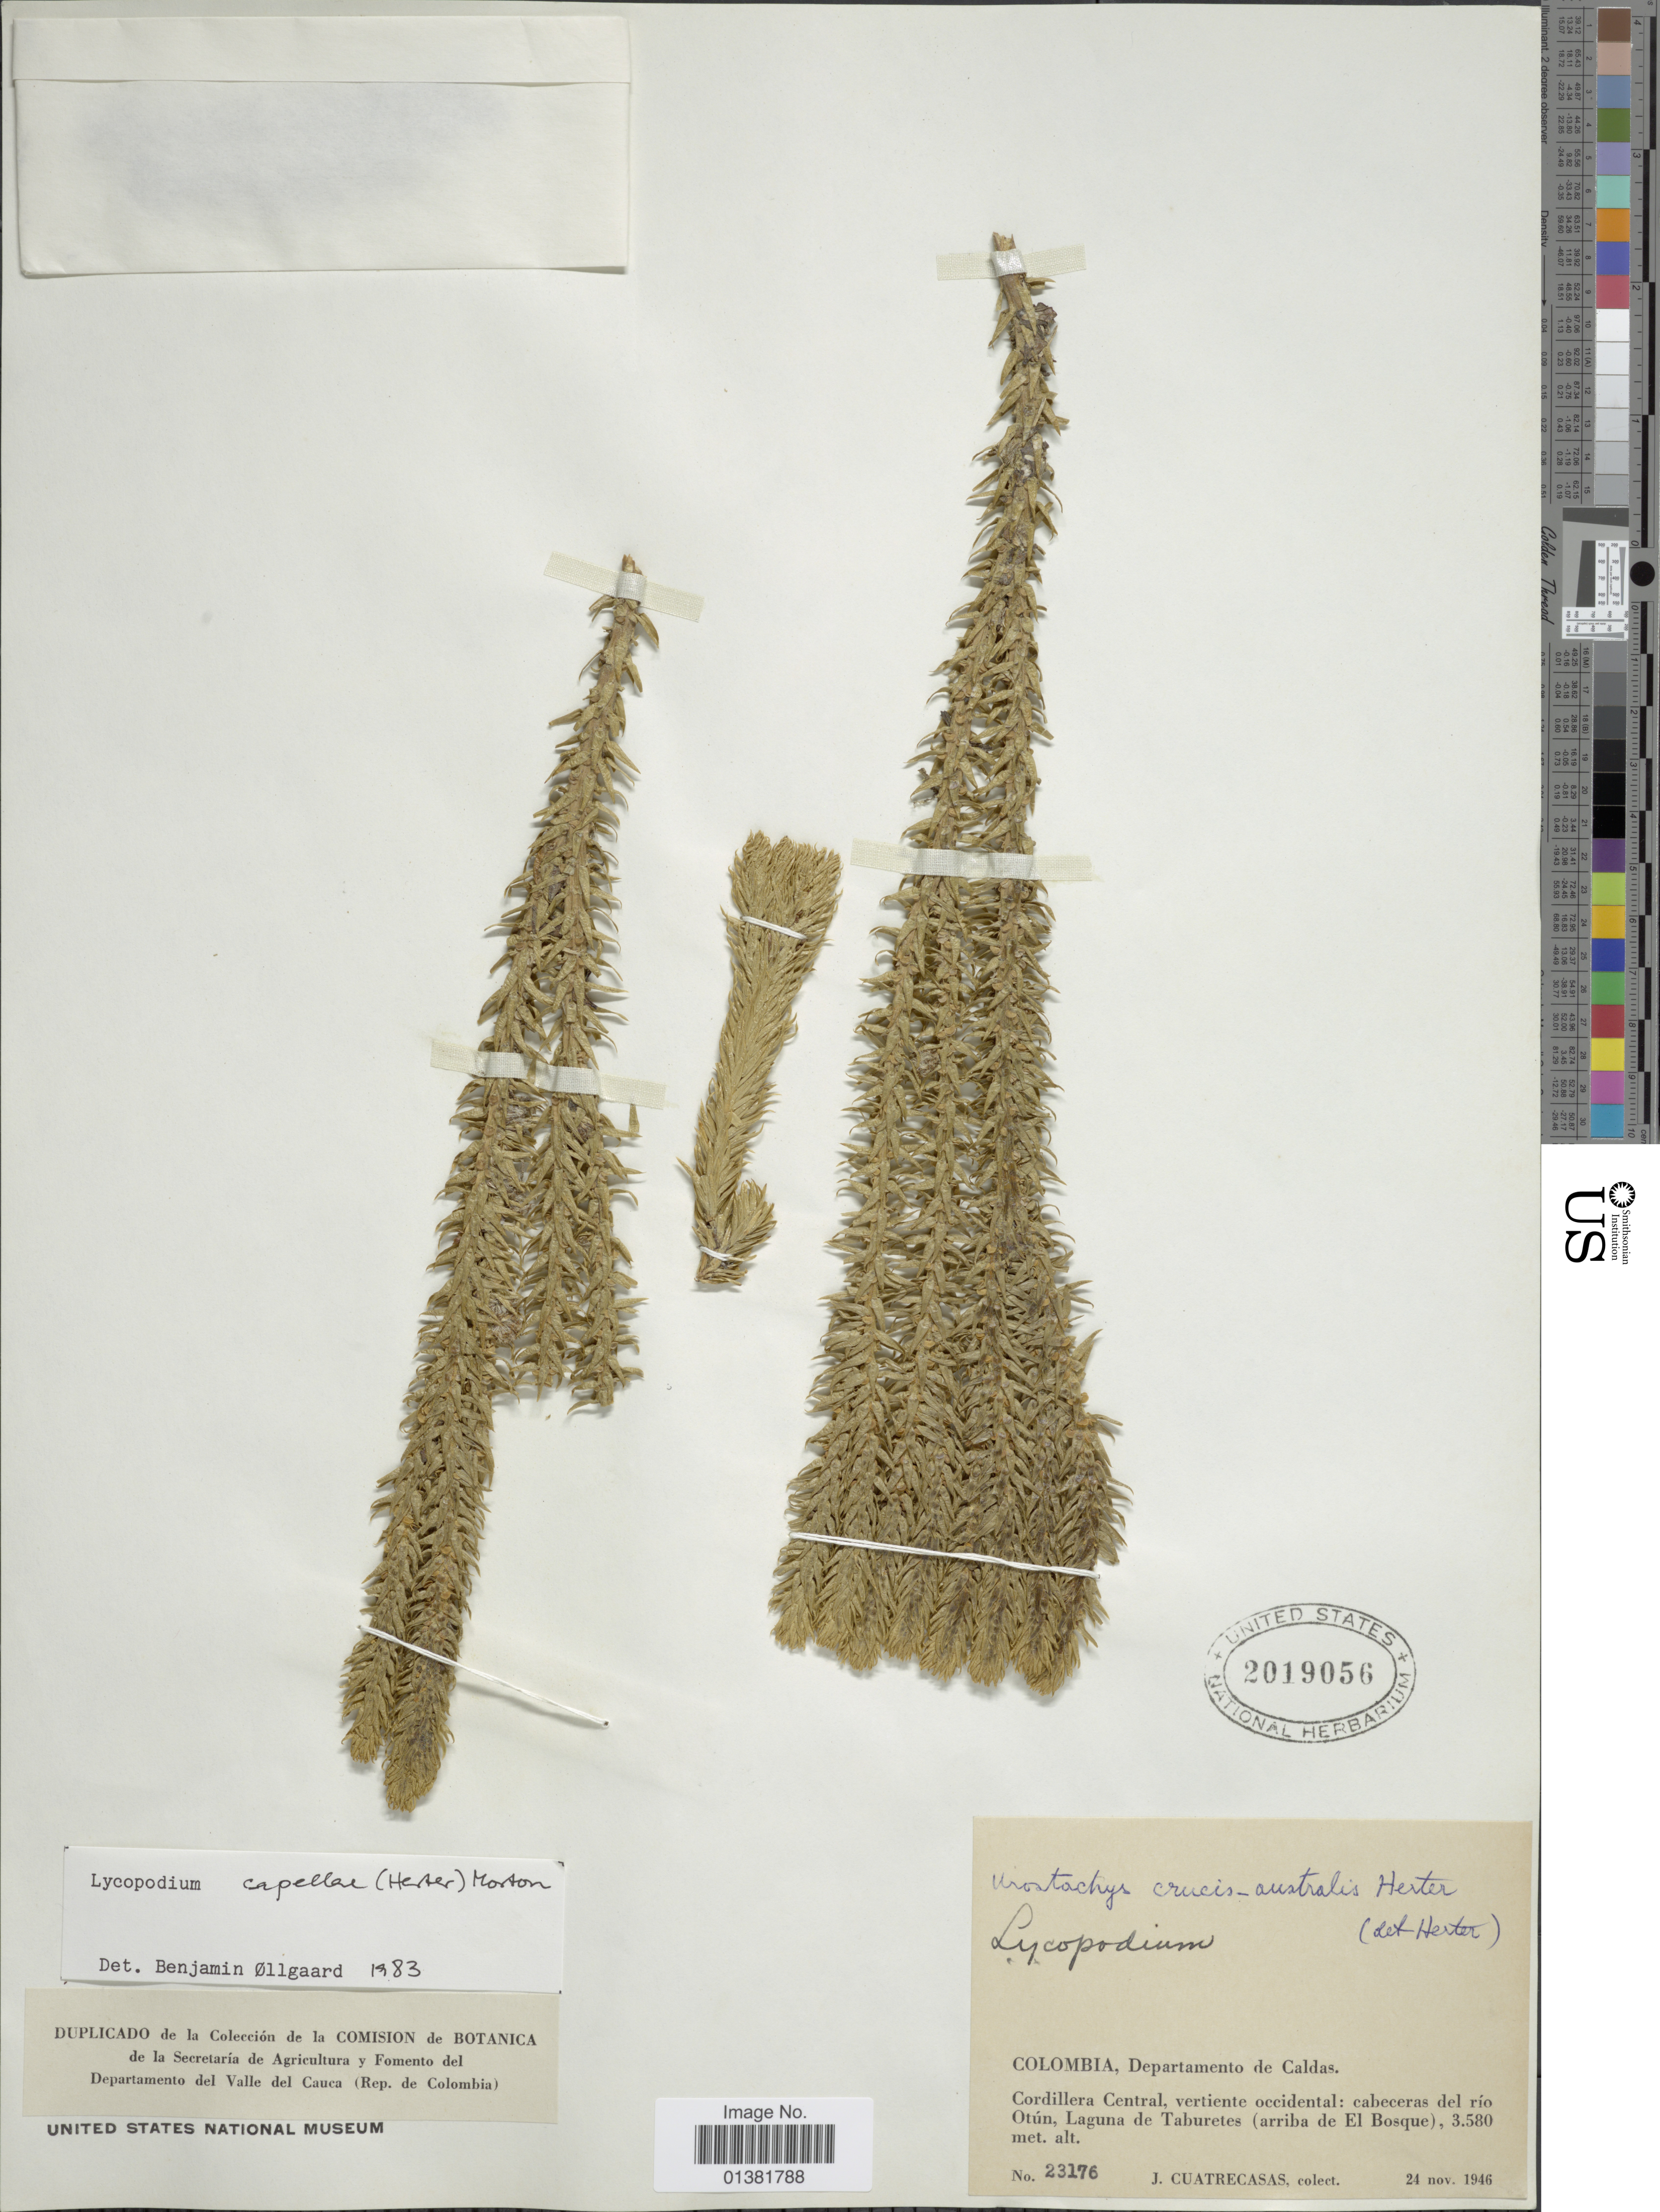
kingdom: Plantae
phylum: Tracheophyta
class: Lycopodiopsida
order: Lycopodiales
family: Lycopodiaceae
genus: Phlegmariurus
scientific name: Phlegmariurus capellae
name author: (Herter) B. Øllg.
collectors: J. Cuatrecasas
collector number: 23176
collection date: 1946-11-24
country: Colombia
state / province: Caldas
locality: Cordillera Central, vertiente occidental: cabeceras del río Otún, Laguna de Taburetes (arriba de El Bosque)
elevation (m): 3580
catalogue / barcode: US 2019056